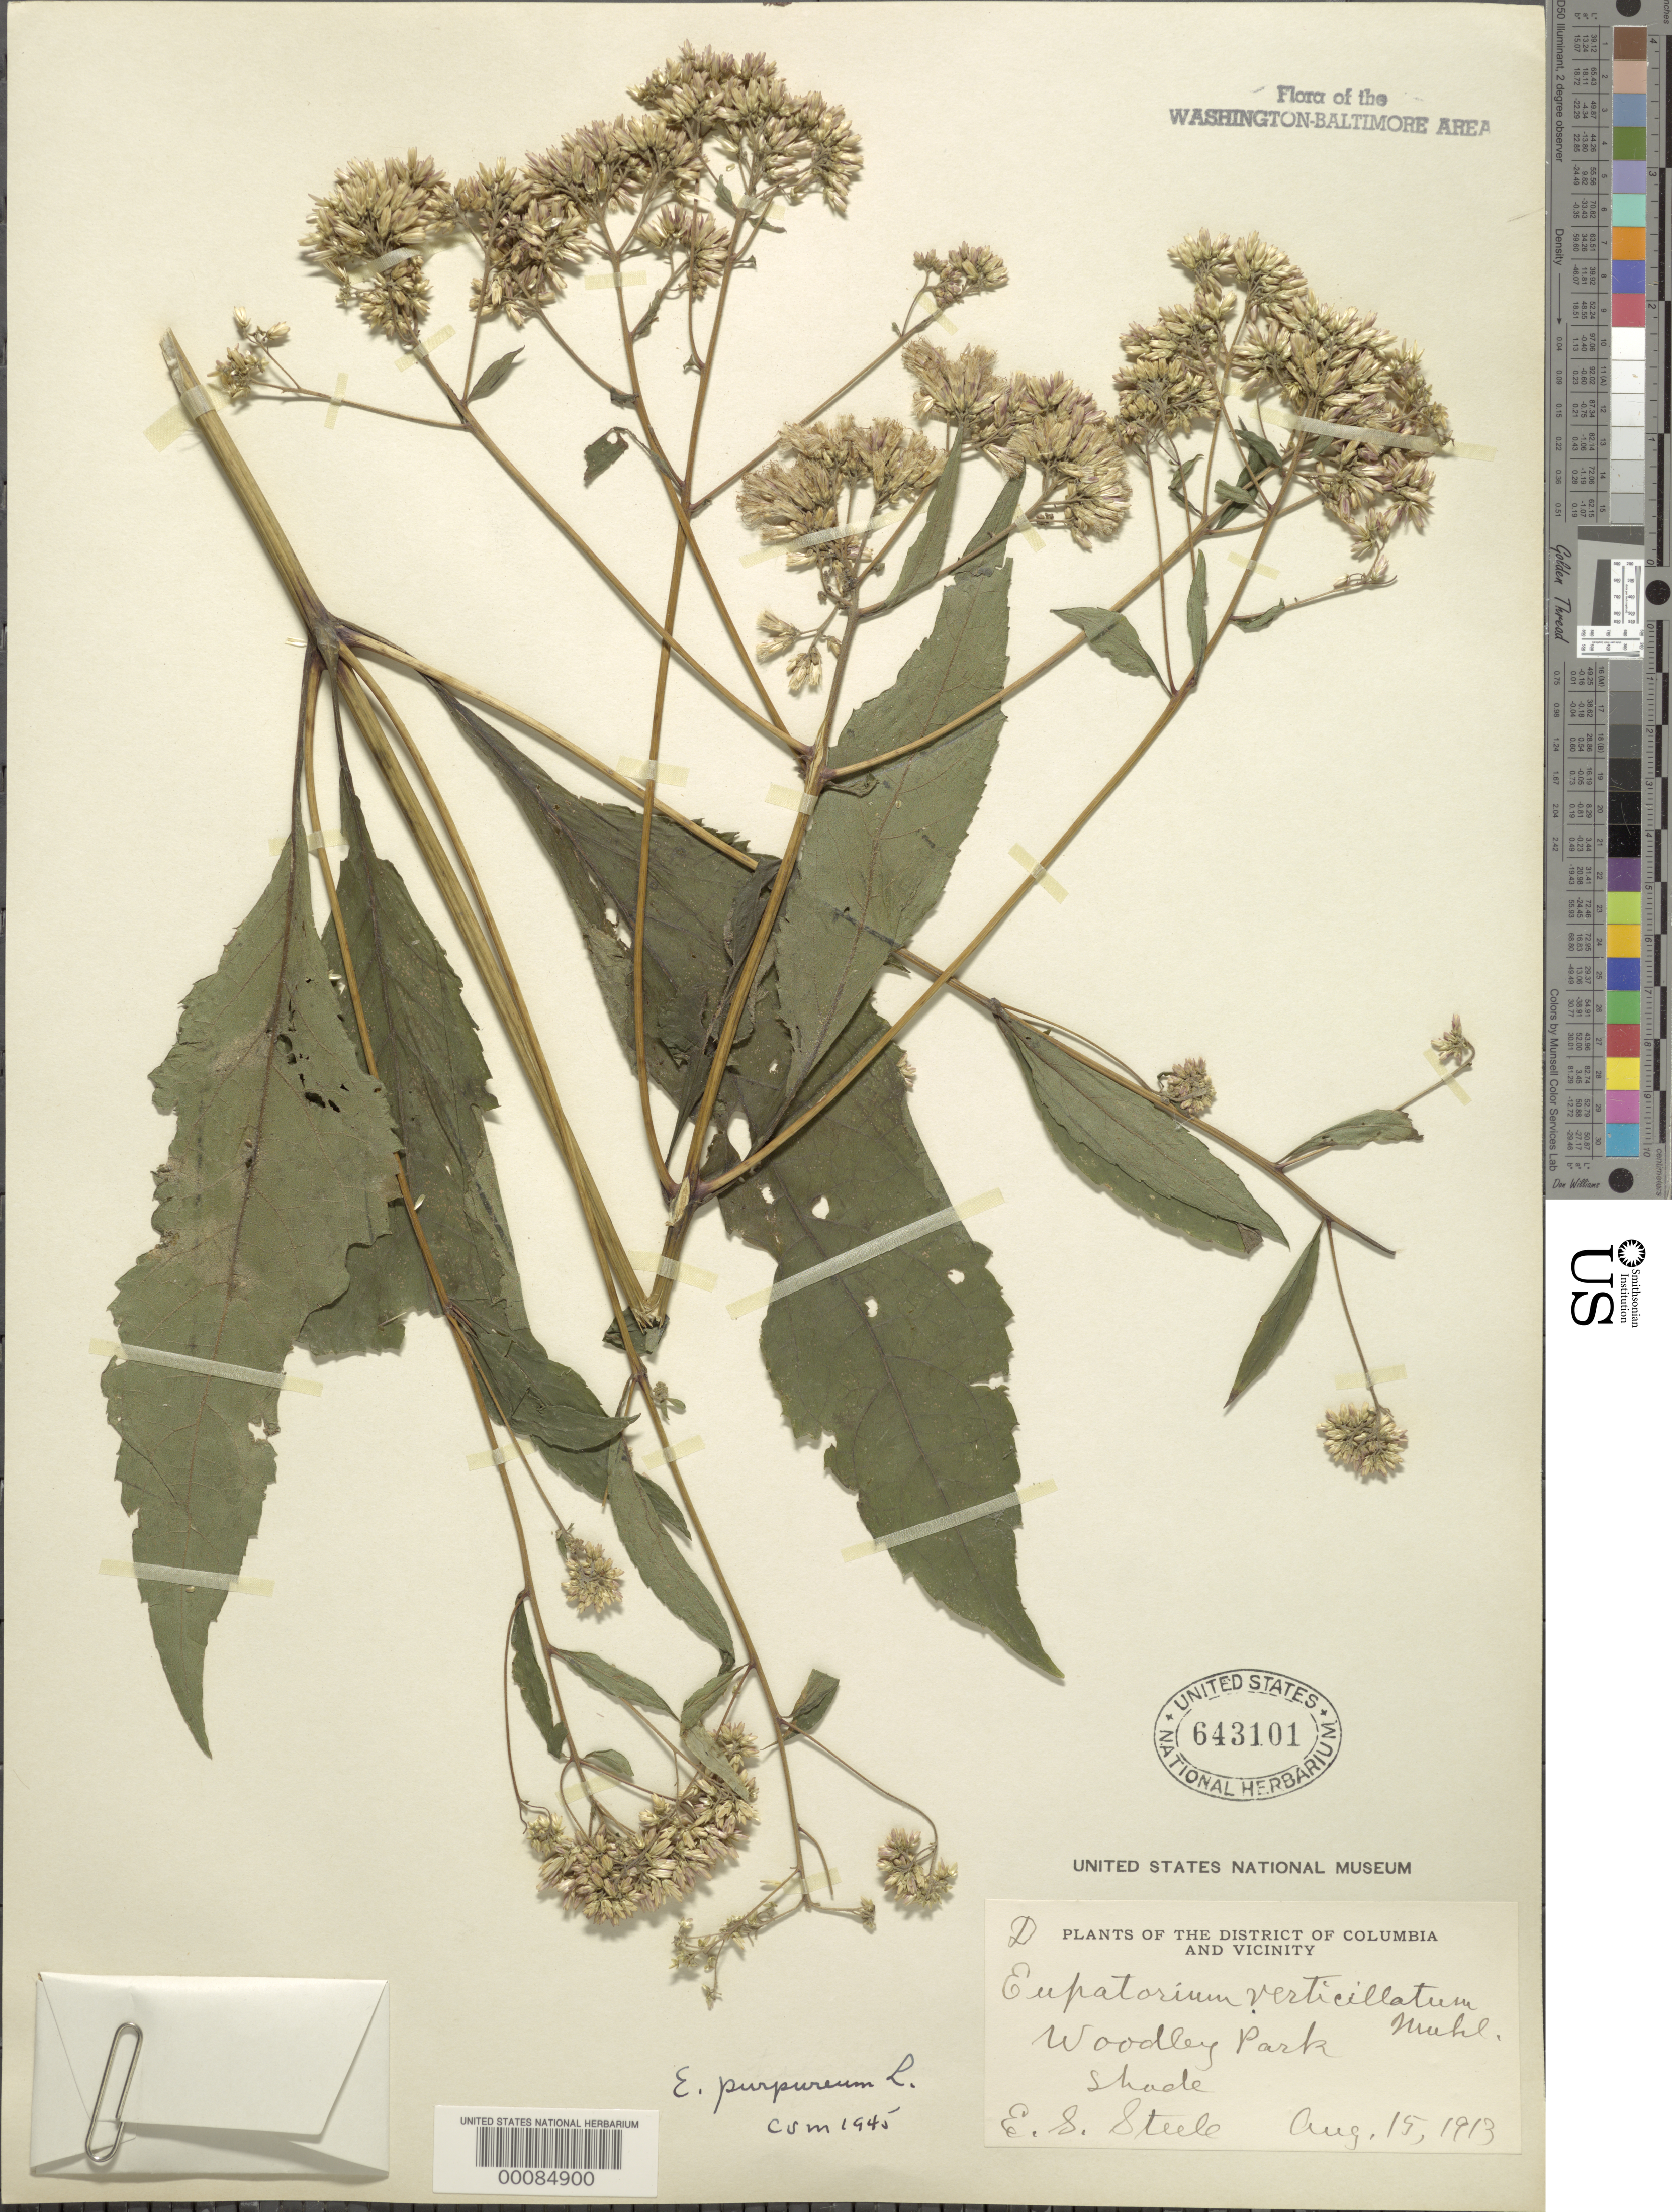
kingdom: Plantae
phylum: Tracheophyta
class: Magnoliopsida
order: Asterales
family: Asteraceae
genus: Eupatorium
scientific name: Eupatorium purpureum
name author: (L.) E.E. Lamont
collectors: E. Steele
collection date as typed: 06 Aug 1911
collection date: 1911-08-06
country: United States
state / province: Maryland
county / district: Montgomery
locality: Somerset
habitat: Shade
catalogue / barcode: US 643101